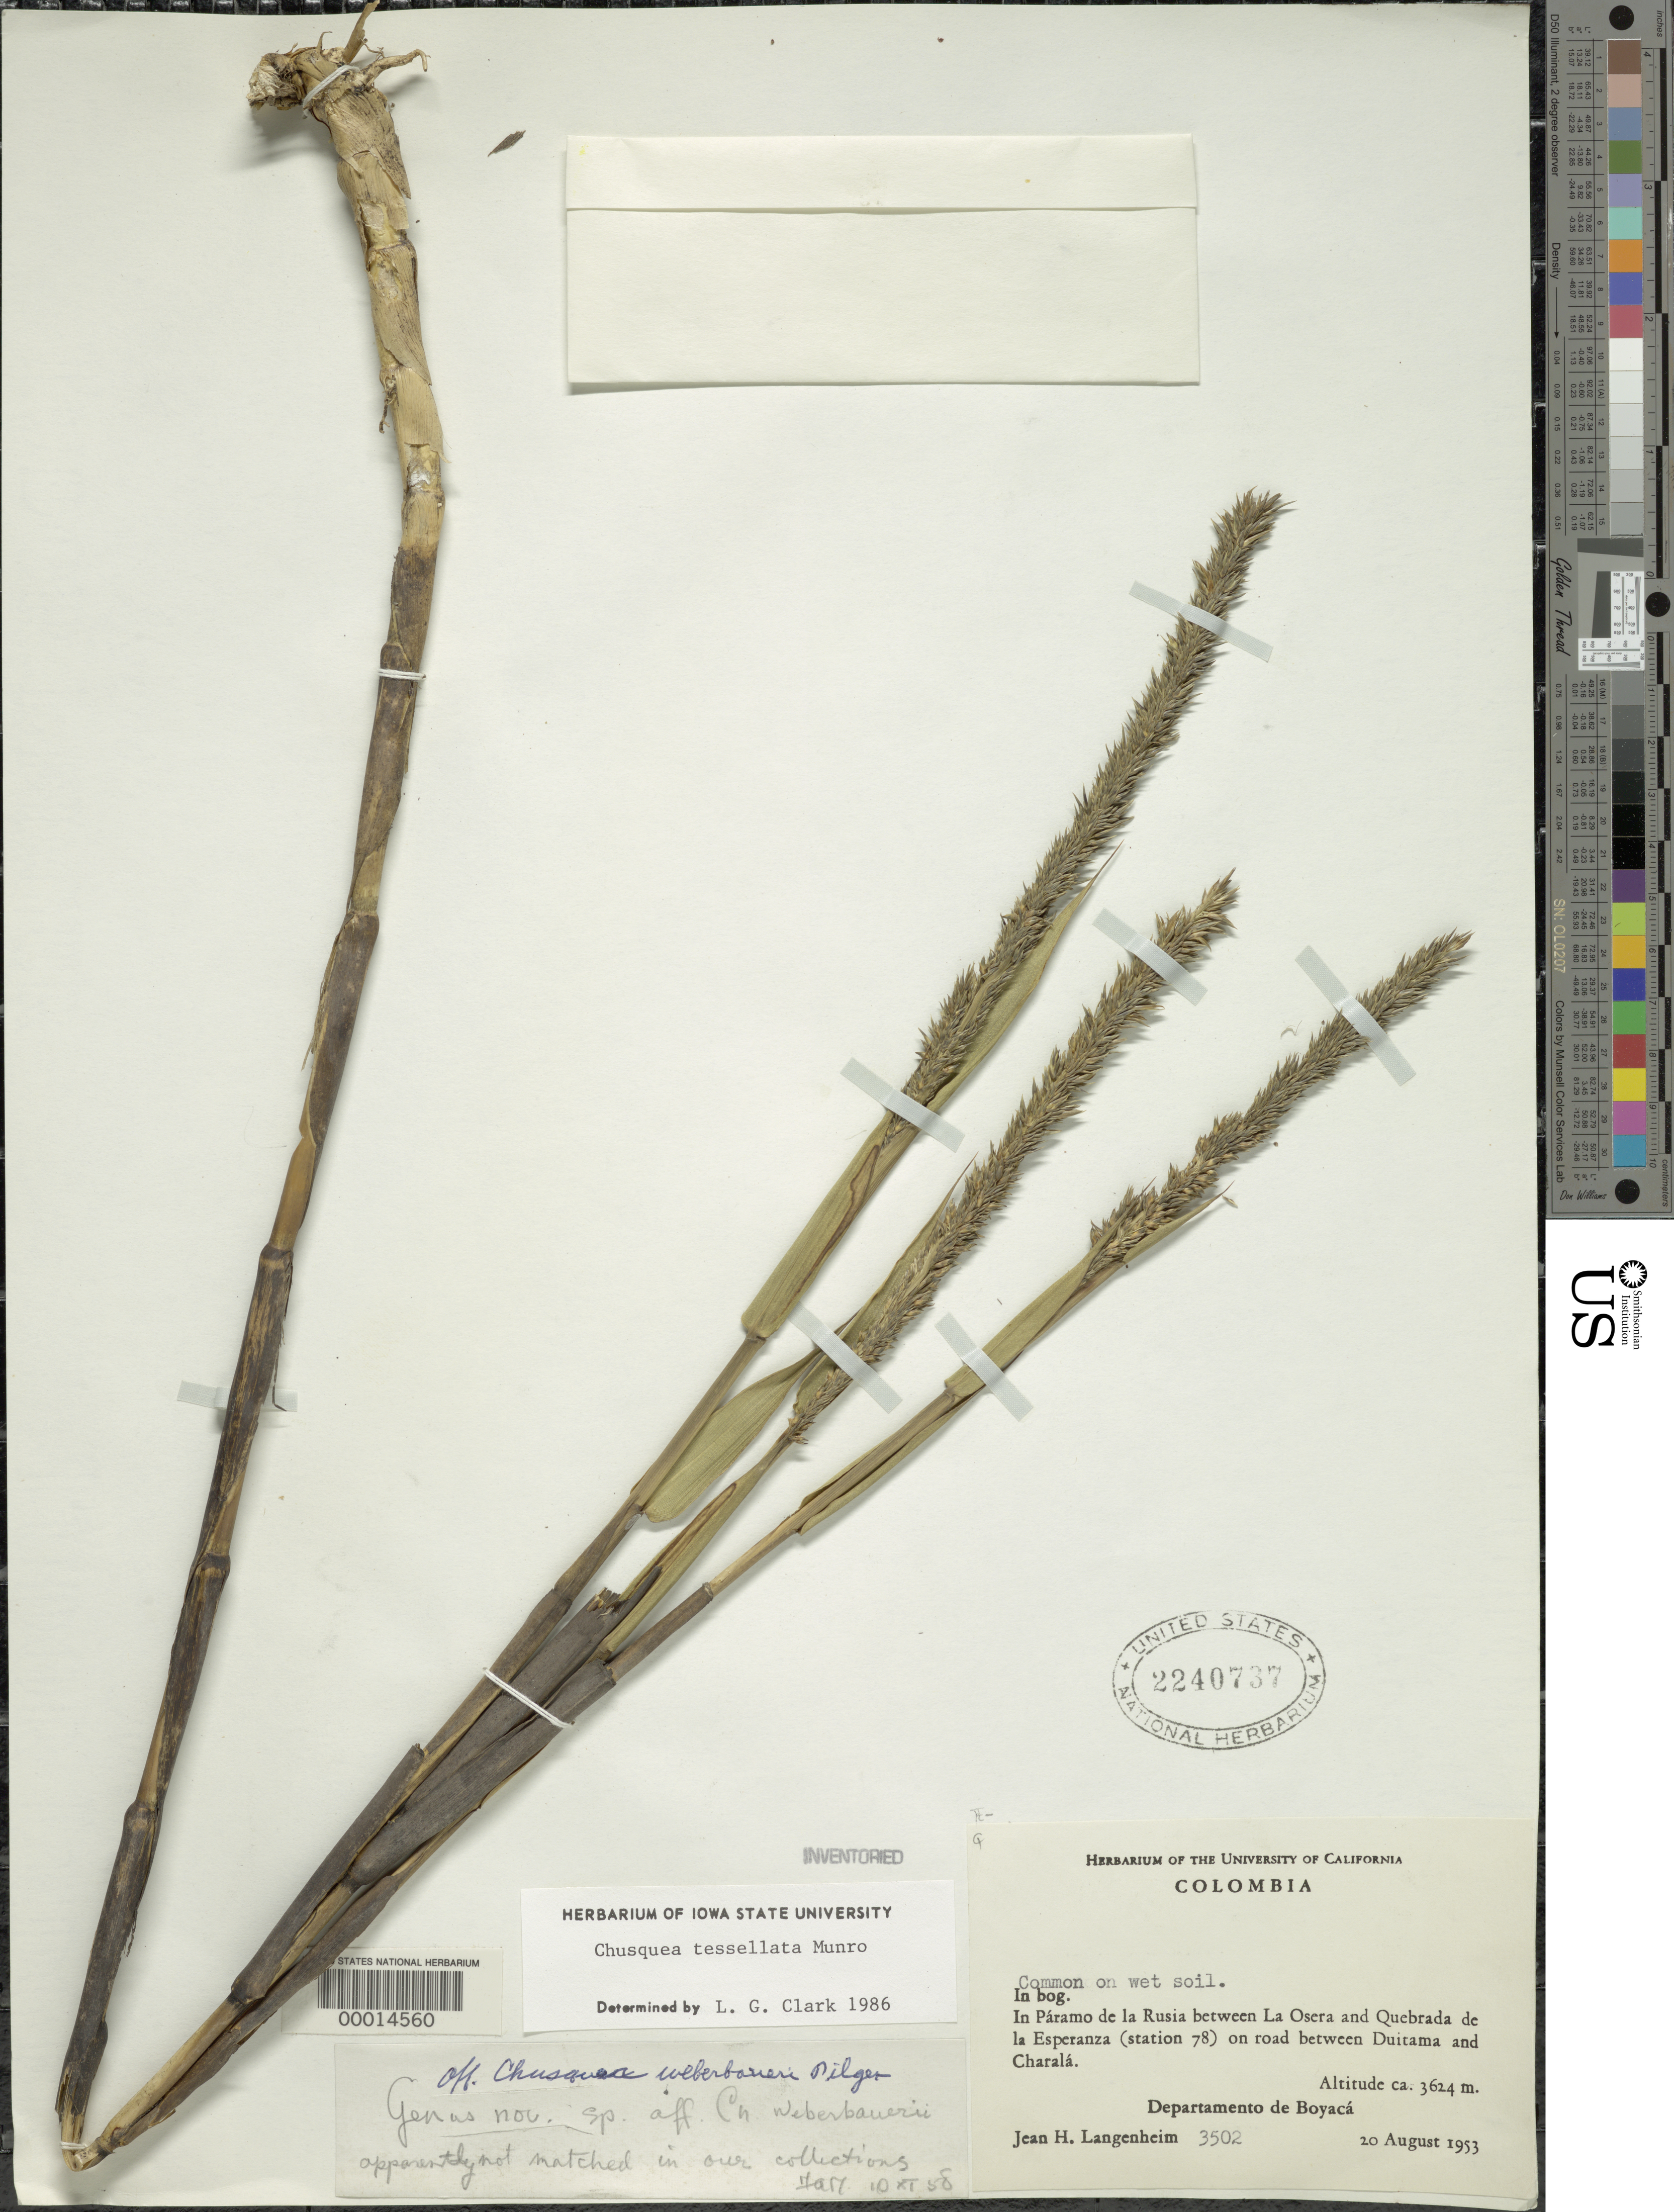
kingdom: Plantae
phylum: Tracheophyta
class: Liliopsida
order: Poales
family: Poaceae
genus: Chusquea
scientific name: Chusquea tessellata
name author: Munro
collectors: J. H. Langenheim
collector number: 3502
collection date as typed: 20 Aug 1953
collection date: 1953-08-20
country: Colombia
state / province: Boyacá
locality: Paramo de La Rusia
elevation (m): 3624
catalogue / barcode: US 2240737